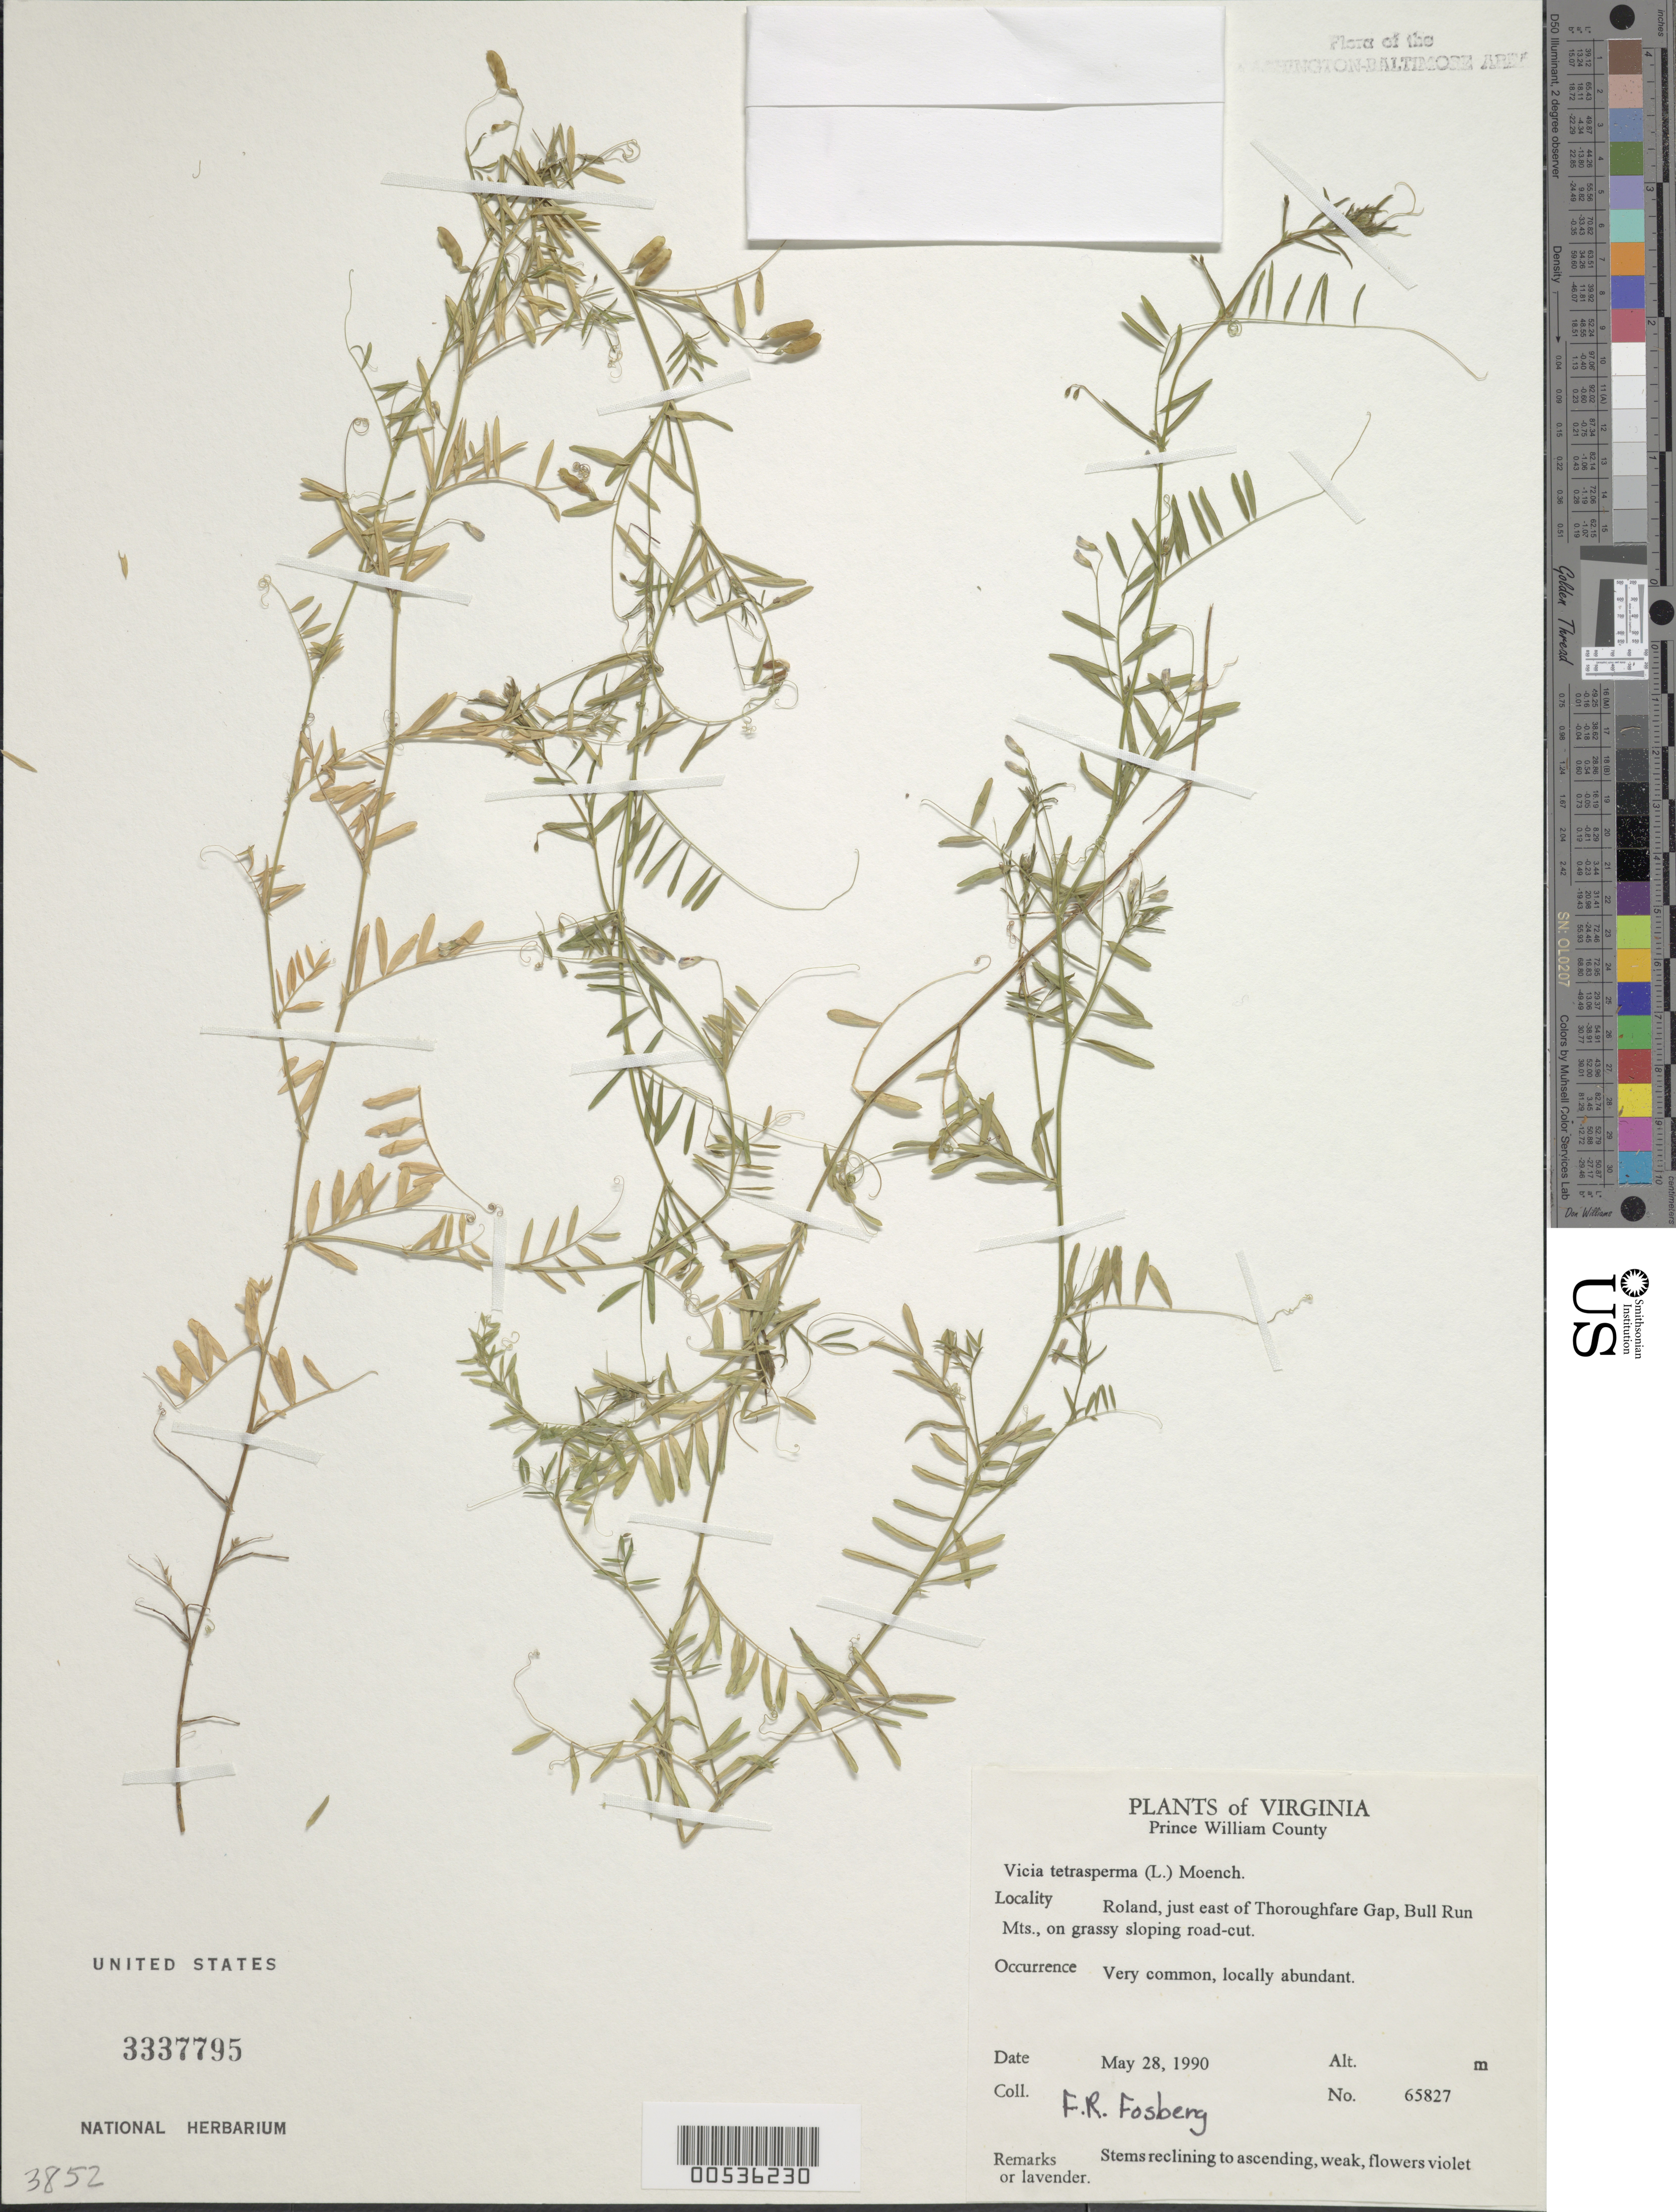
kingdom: Plantae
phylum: Tracheophyta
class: Magnoliopsida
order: Fabales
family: Fabaceae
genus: Vicia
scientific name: Vicia tetrasperma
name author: (L.) Schreb.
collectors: F. R. Fosberg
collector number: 65827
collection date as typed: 28 May 1990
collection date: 1990-05-28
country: United States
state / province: Virginia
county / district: Prince William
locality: Roland, E of Thorofare Gap Bull Run Mts.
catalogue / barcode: US 3337795